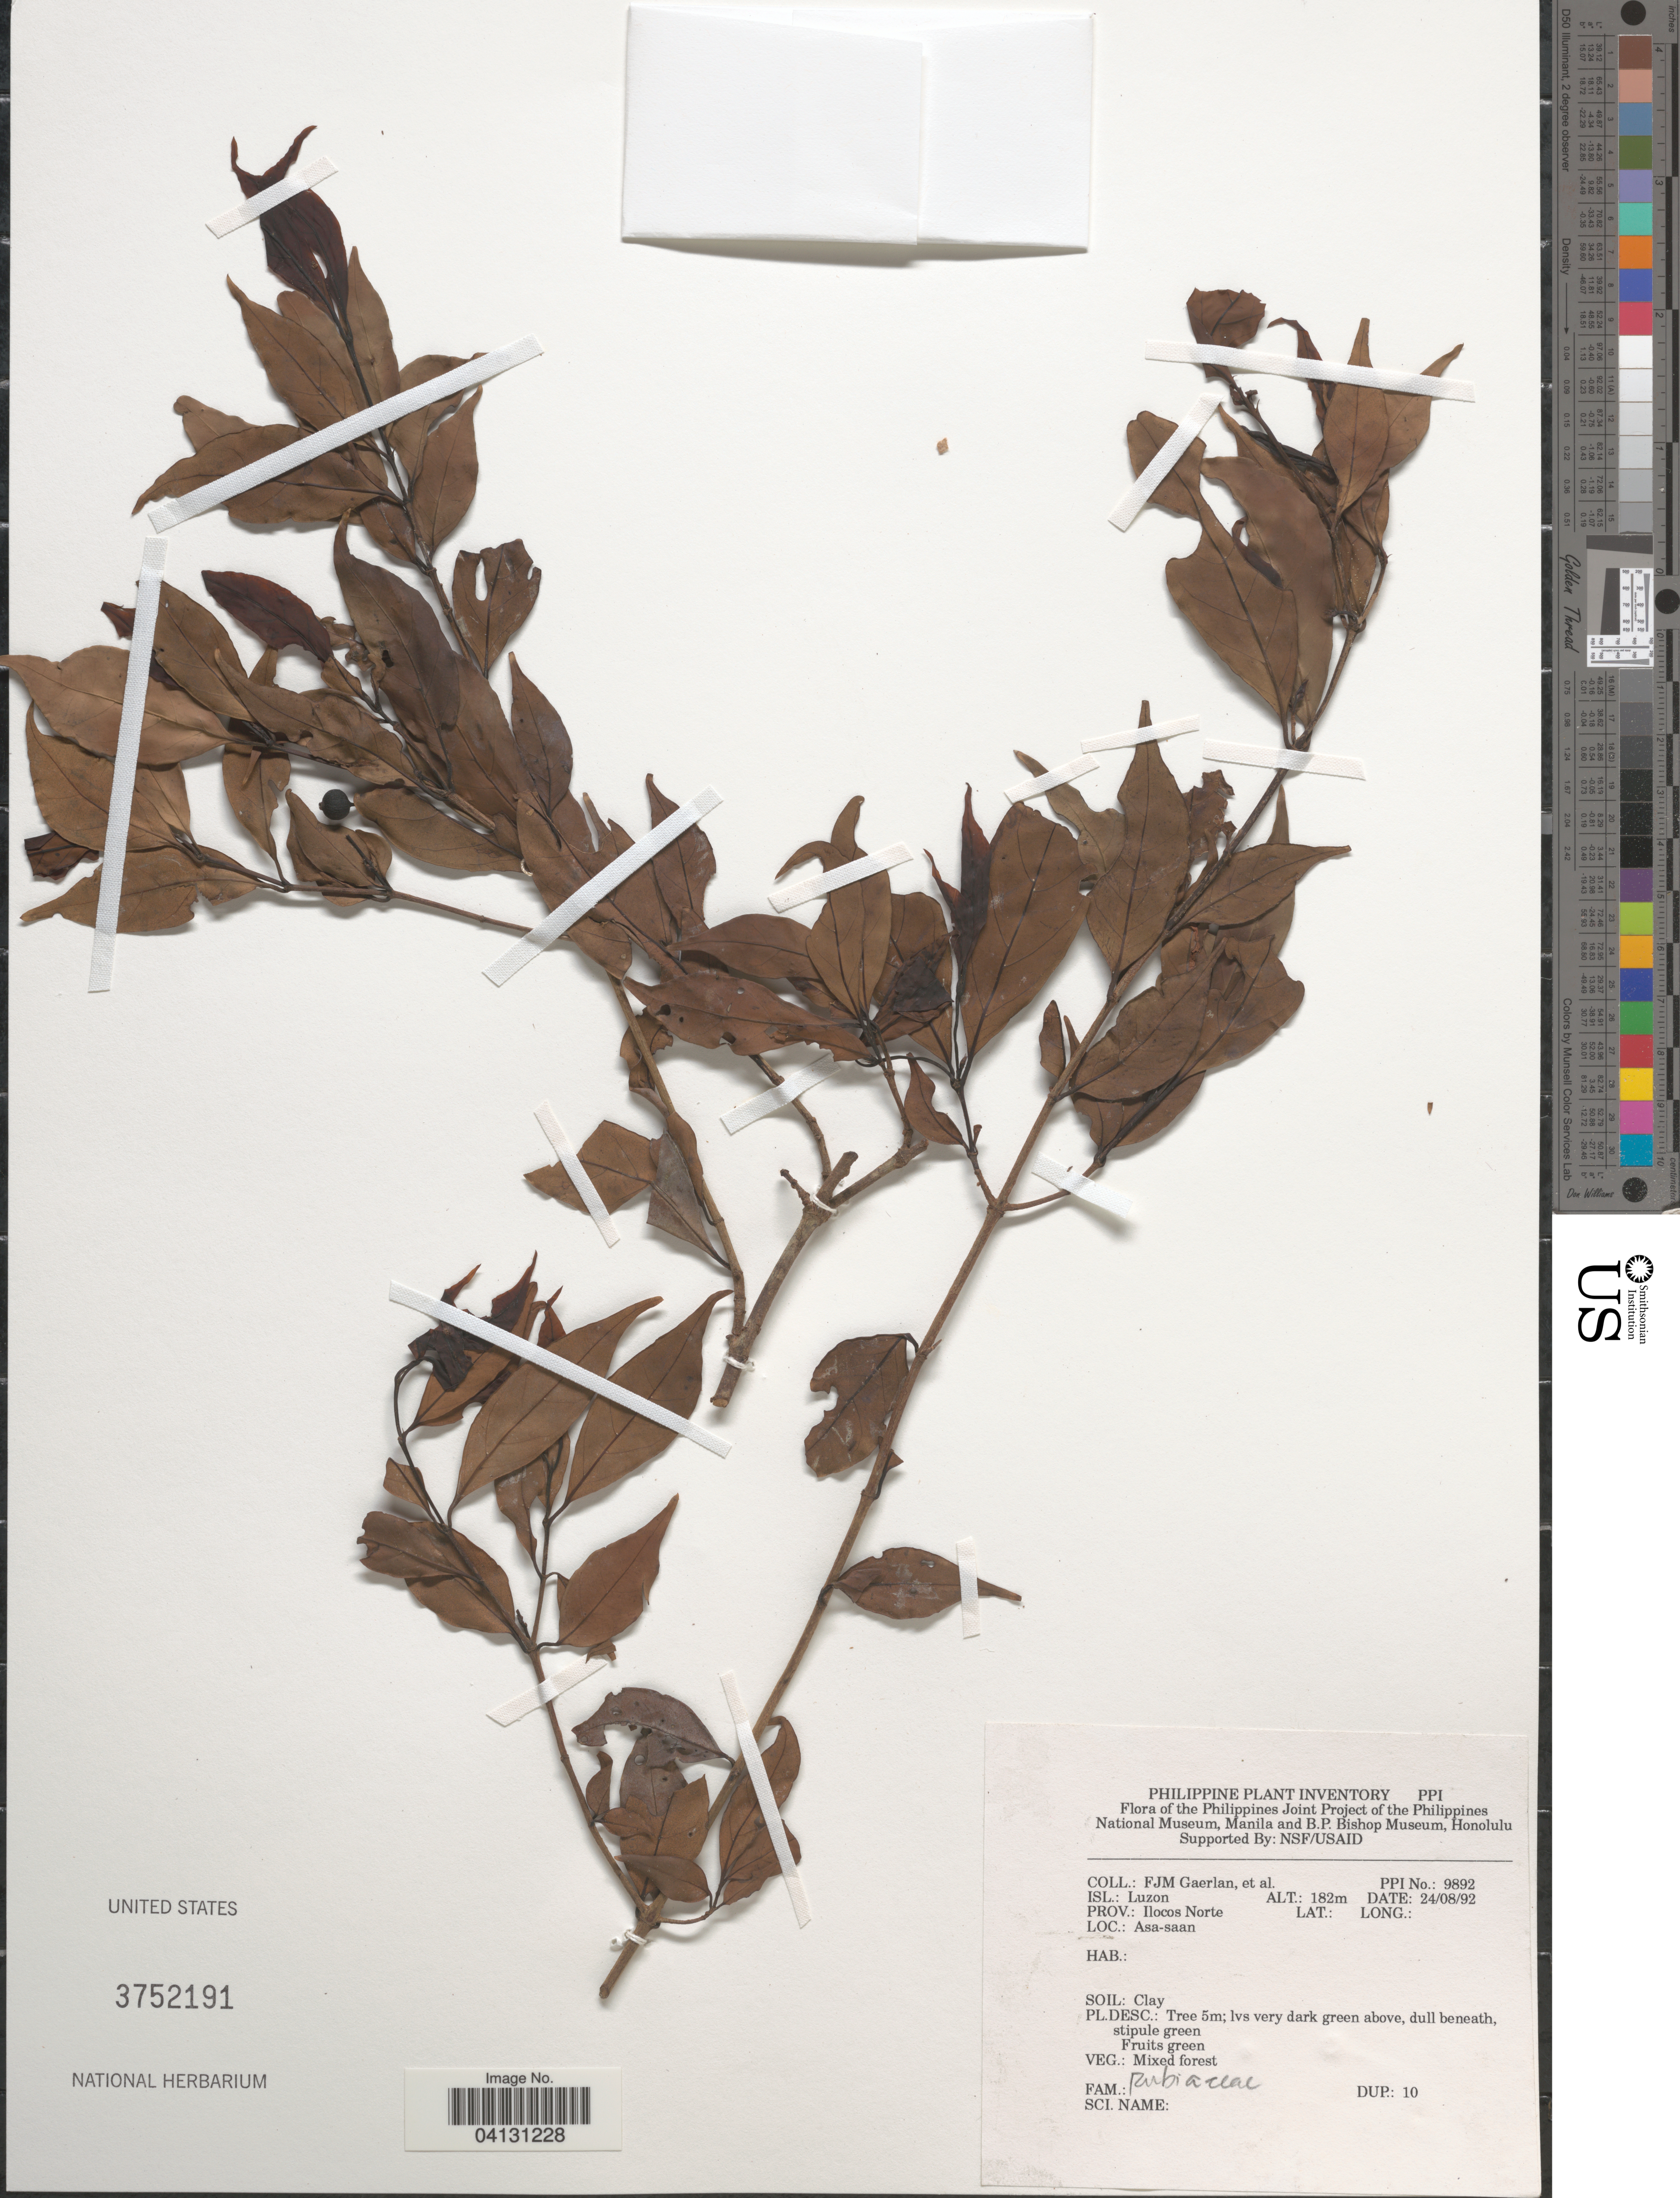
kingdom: Plantae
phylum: Tracheophyta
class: Magnoliopsida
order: Gentianales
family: Rubiaceae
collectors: F. Gaerlan & et al.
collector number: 9892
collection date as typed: Transcribed d/m/y: 24/8/92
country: Philippines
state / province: Ilocos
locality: Isl.: Luzon. Prov.: Ilocos Norte. Asa-saan.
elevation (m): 182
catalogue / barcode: US 3752191